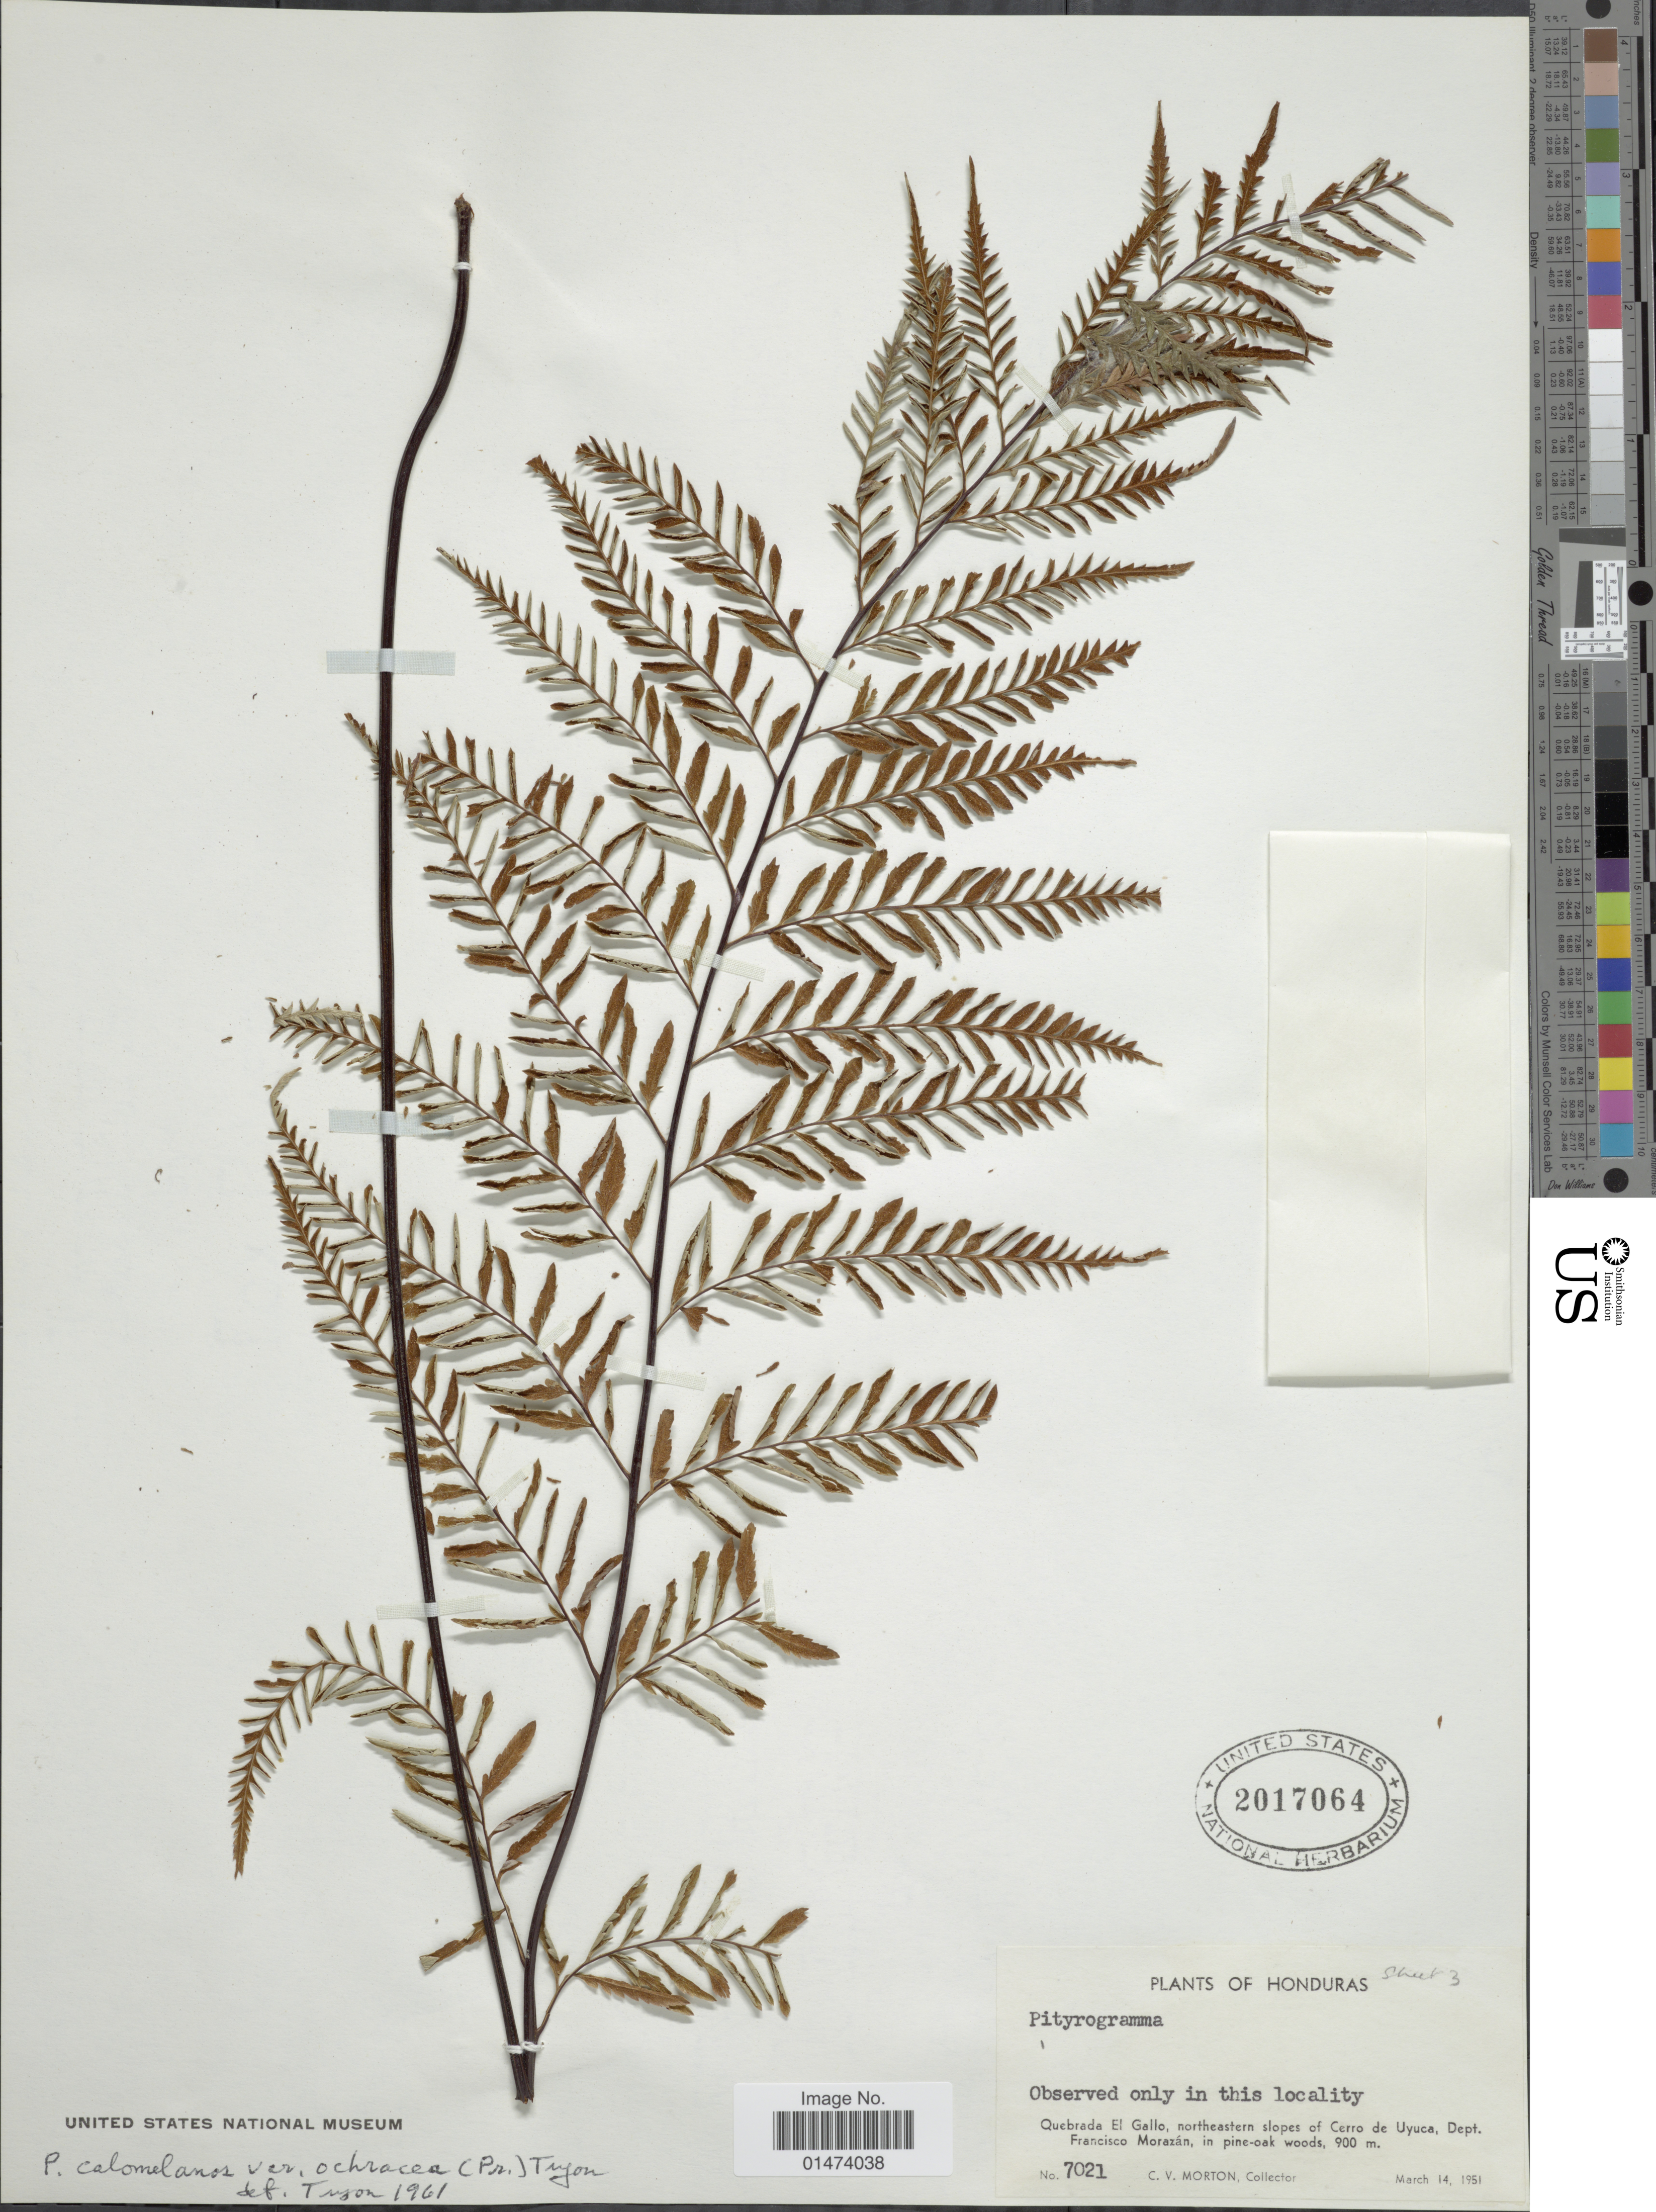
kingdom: Plantae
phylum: Tracheophyta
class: Polypodiopsida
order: Polypodiales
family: Pteridaceae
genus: Pityrogramma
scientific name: Pityrogramma calomelanos var. ochracea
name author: (C. Presl) R.M. Tryon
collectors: C. V. Morton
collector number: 7021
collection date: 1951-03-14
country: Honduras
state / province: Fco. Morazán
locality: Quebrada El Gallo, northeastern slopes of Cerro de Uyuca, Dept. , in pine-oak woods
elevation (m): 900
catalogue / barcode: US 2017064